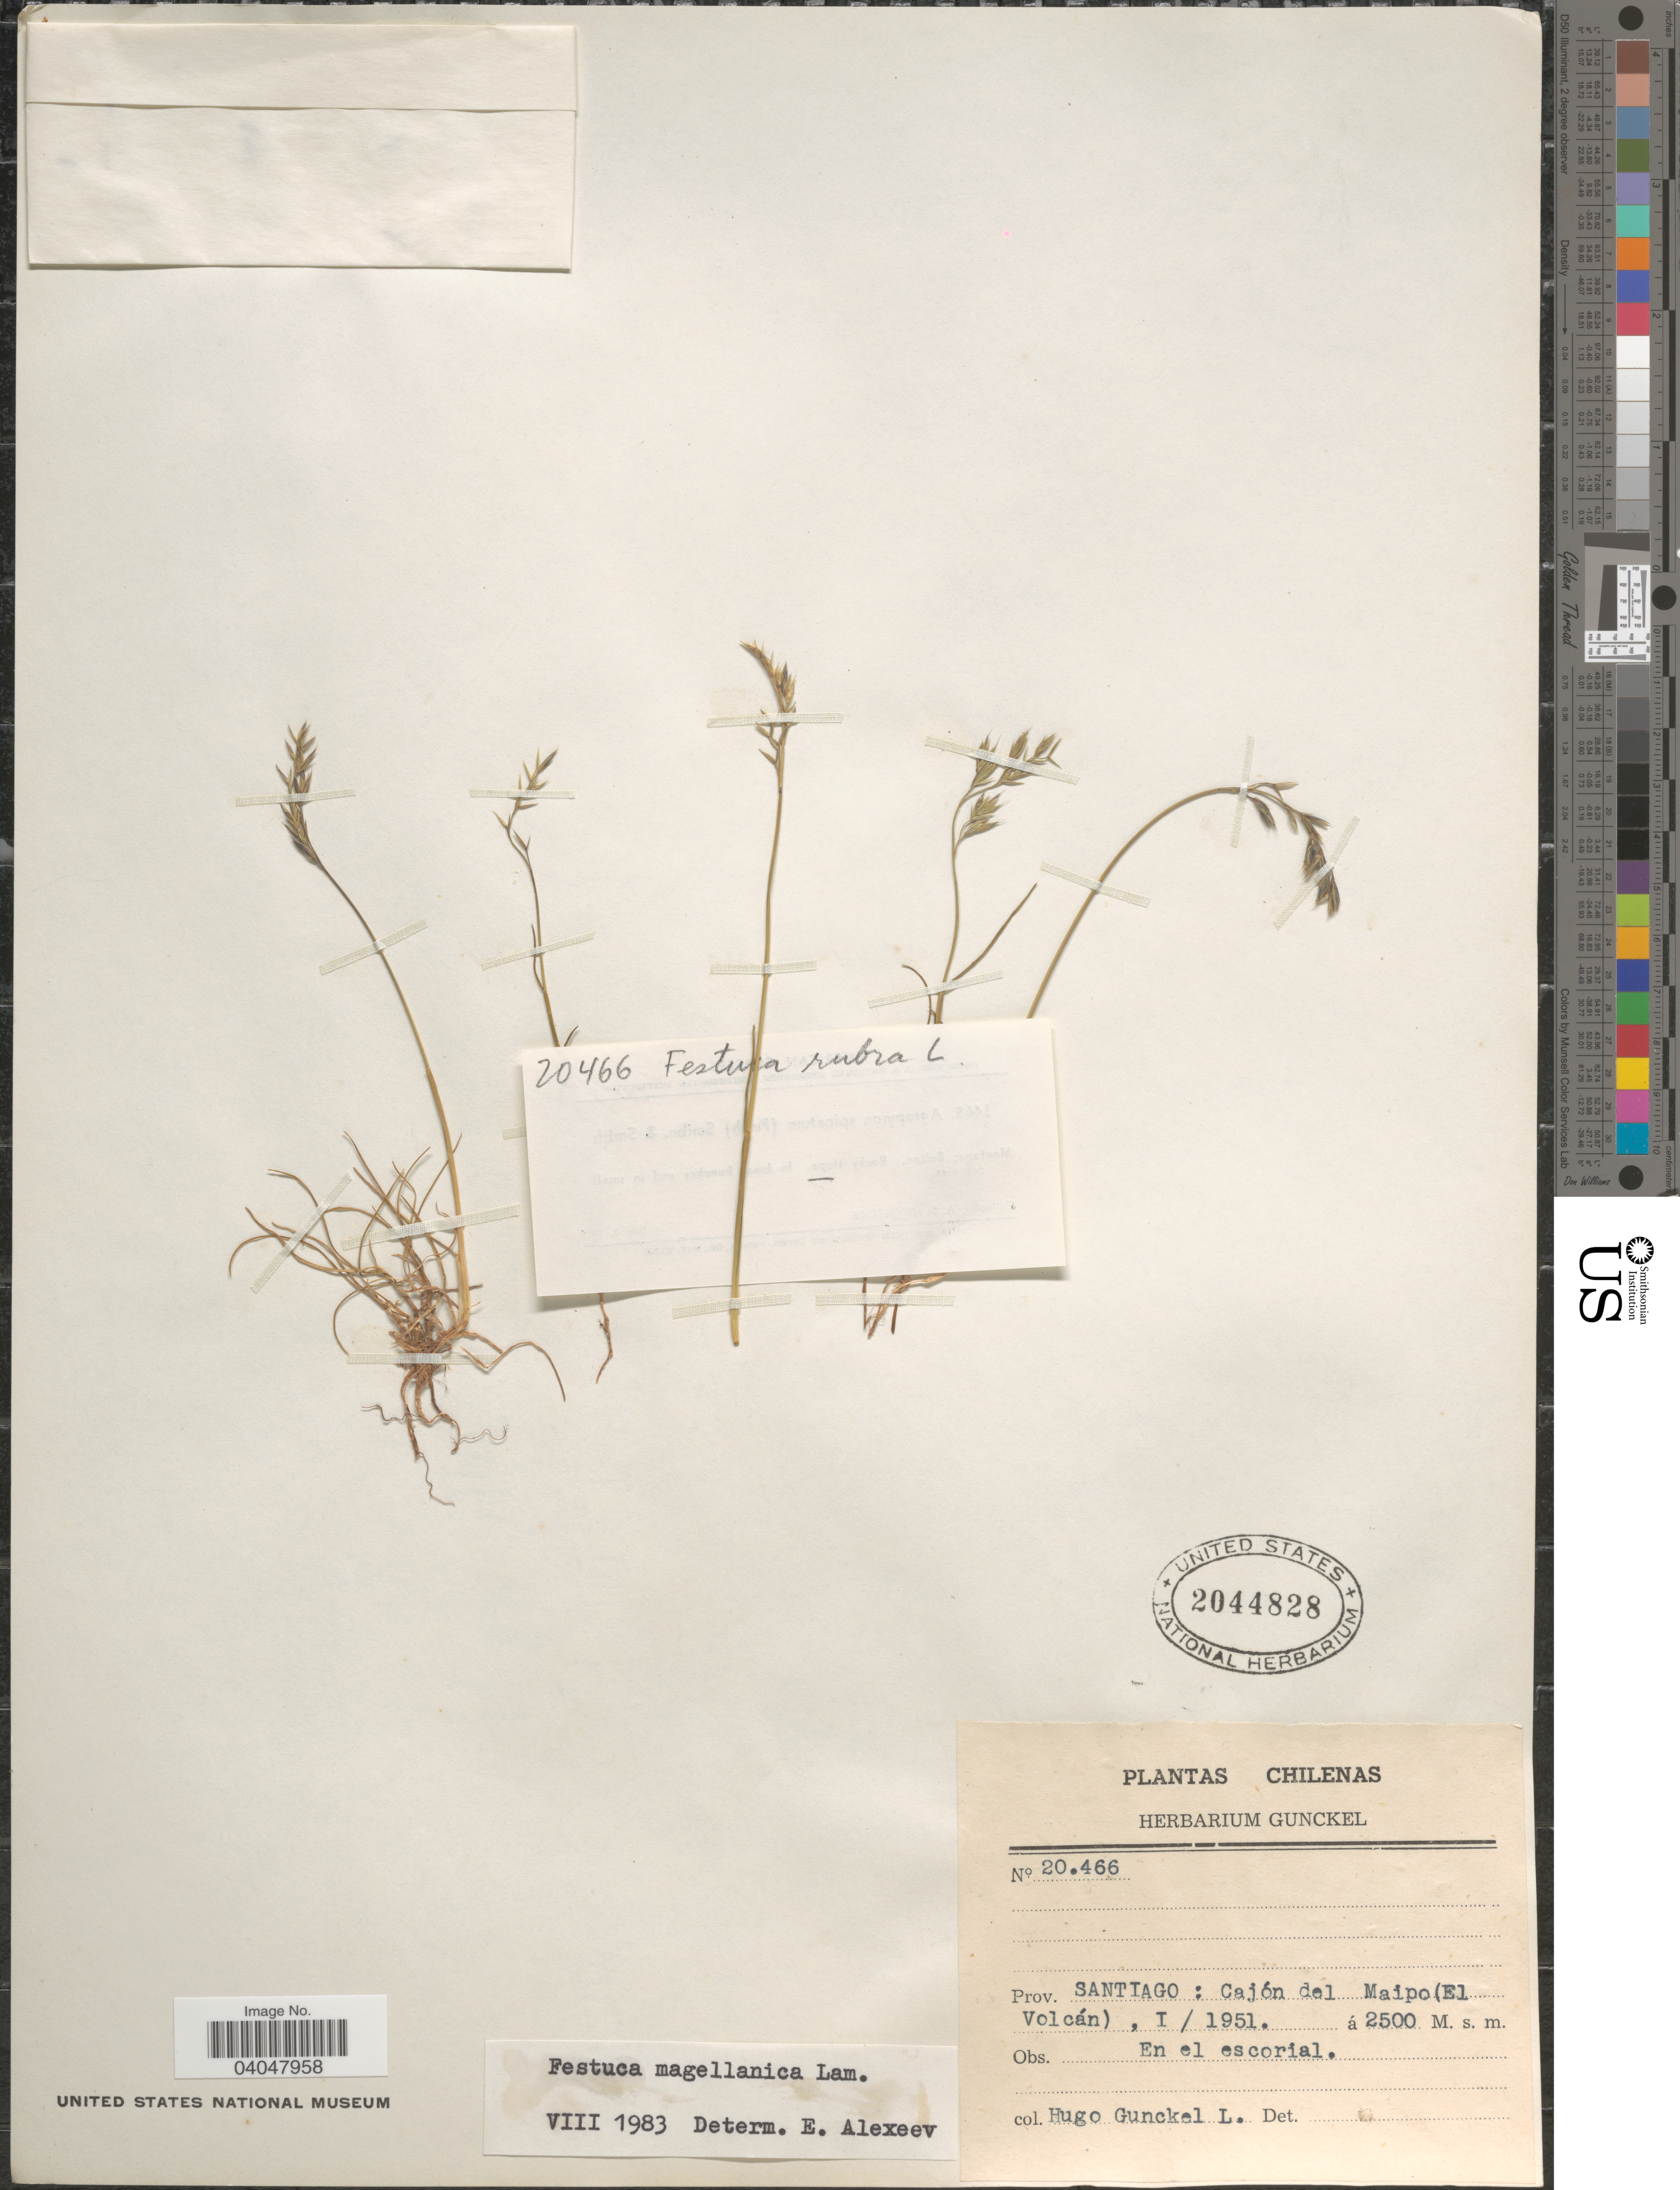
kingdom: Plantae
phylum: Tracheophyta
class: Liliopsida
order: Poales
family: Poaceae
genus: Festuca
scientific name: Festuca magellanica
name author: Lam.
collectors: H. Gunckel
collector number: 20466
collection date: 1951-01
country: Chile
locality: Prov. Santiago: Cajón del Maipo (El Volcán).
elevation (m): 2500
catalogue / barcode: US 2044828